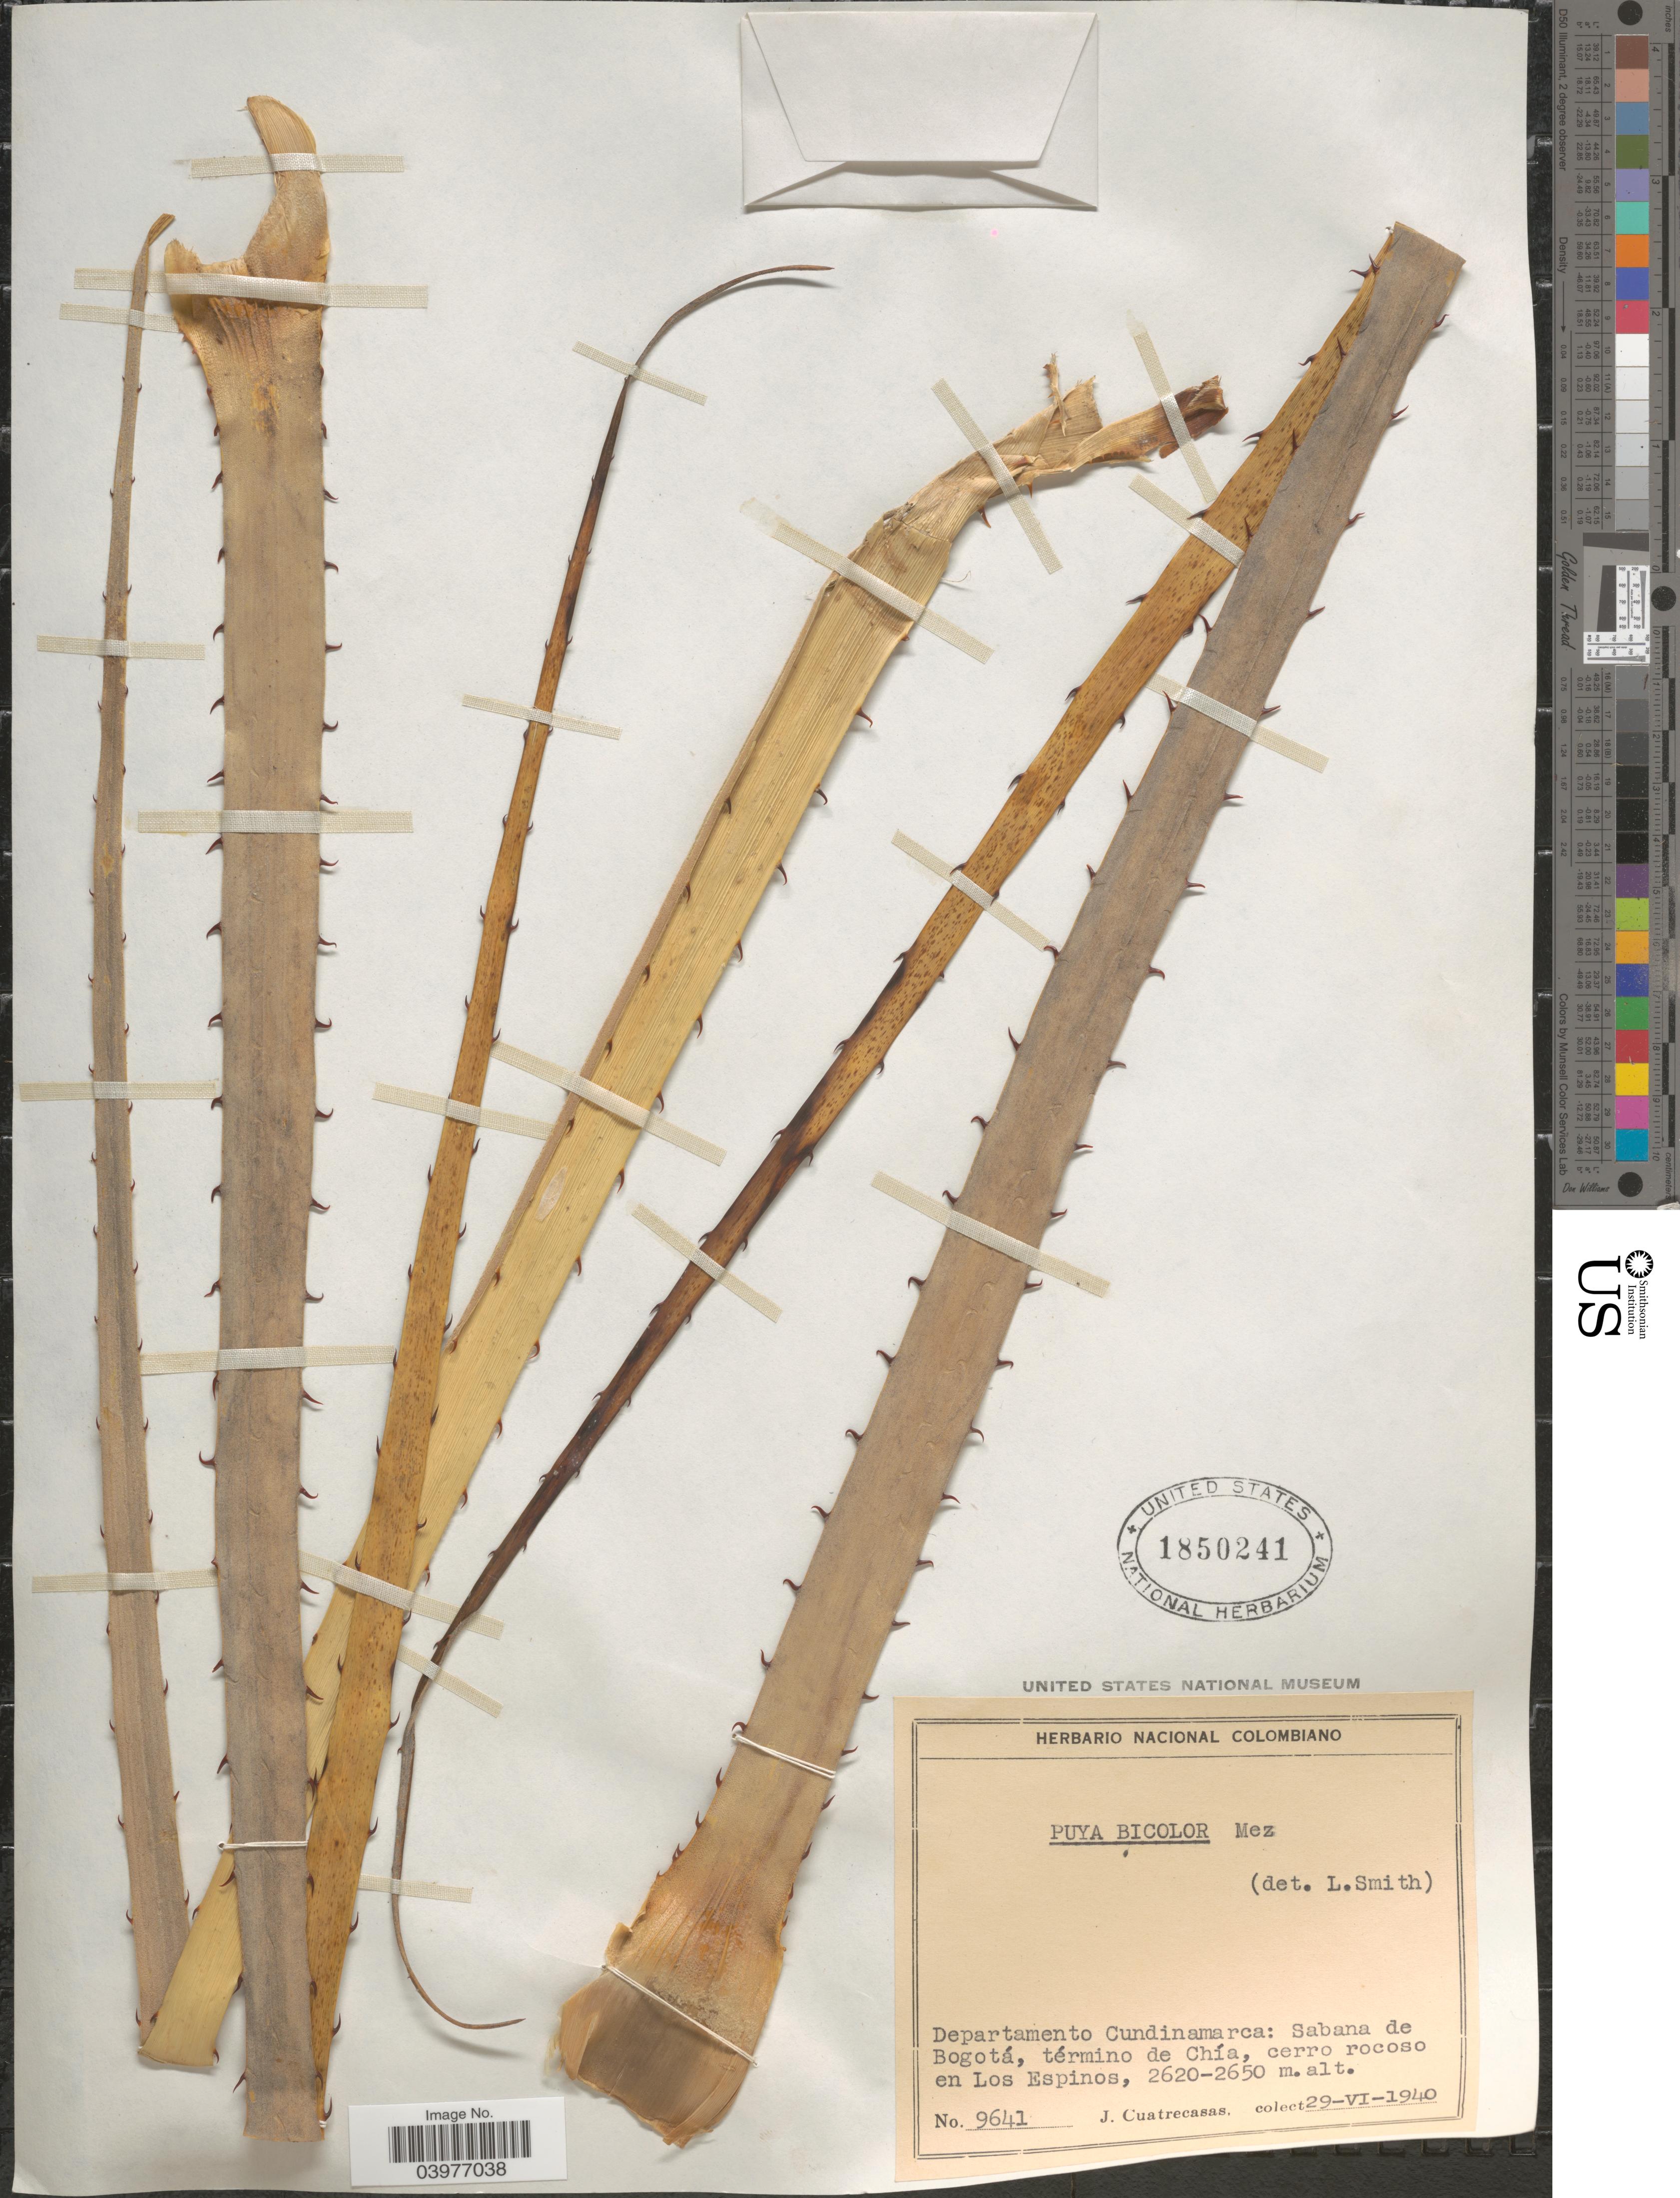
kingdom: Plantae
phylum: Tracheophyta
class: Liliopsida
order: Poales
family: Bromeliaceae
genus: Puya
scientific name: Puya bicolor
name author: Mez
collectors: J. Cuatrecasas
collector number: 9641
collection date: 1940-06-29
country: Colombia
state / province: Cundinamarca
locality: Departamento Cundinamarca: Sabana de Bogotá, término de Chía, cerro rocoso en Los Espinos.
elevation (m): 2620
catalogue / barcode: US 1850241